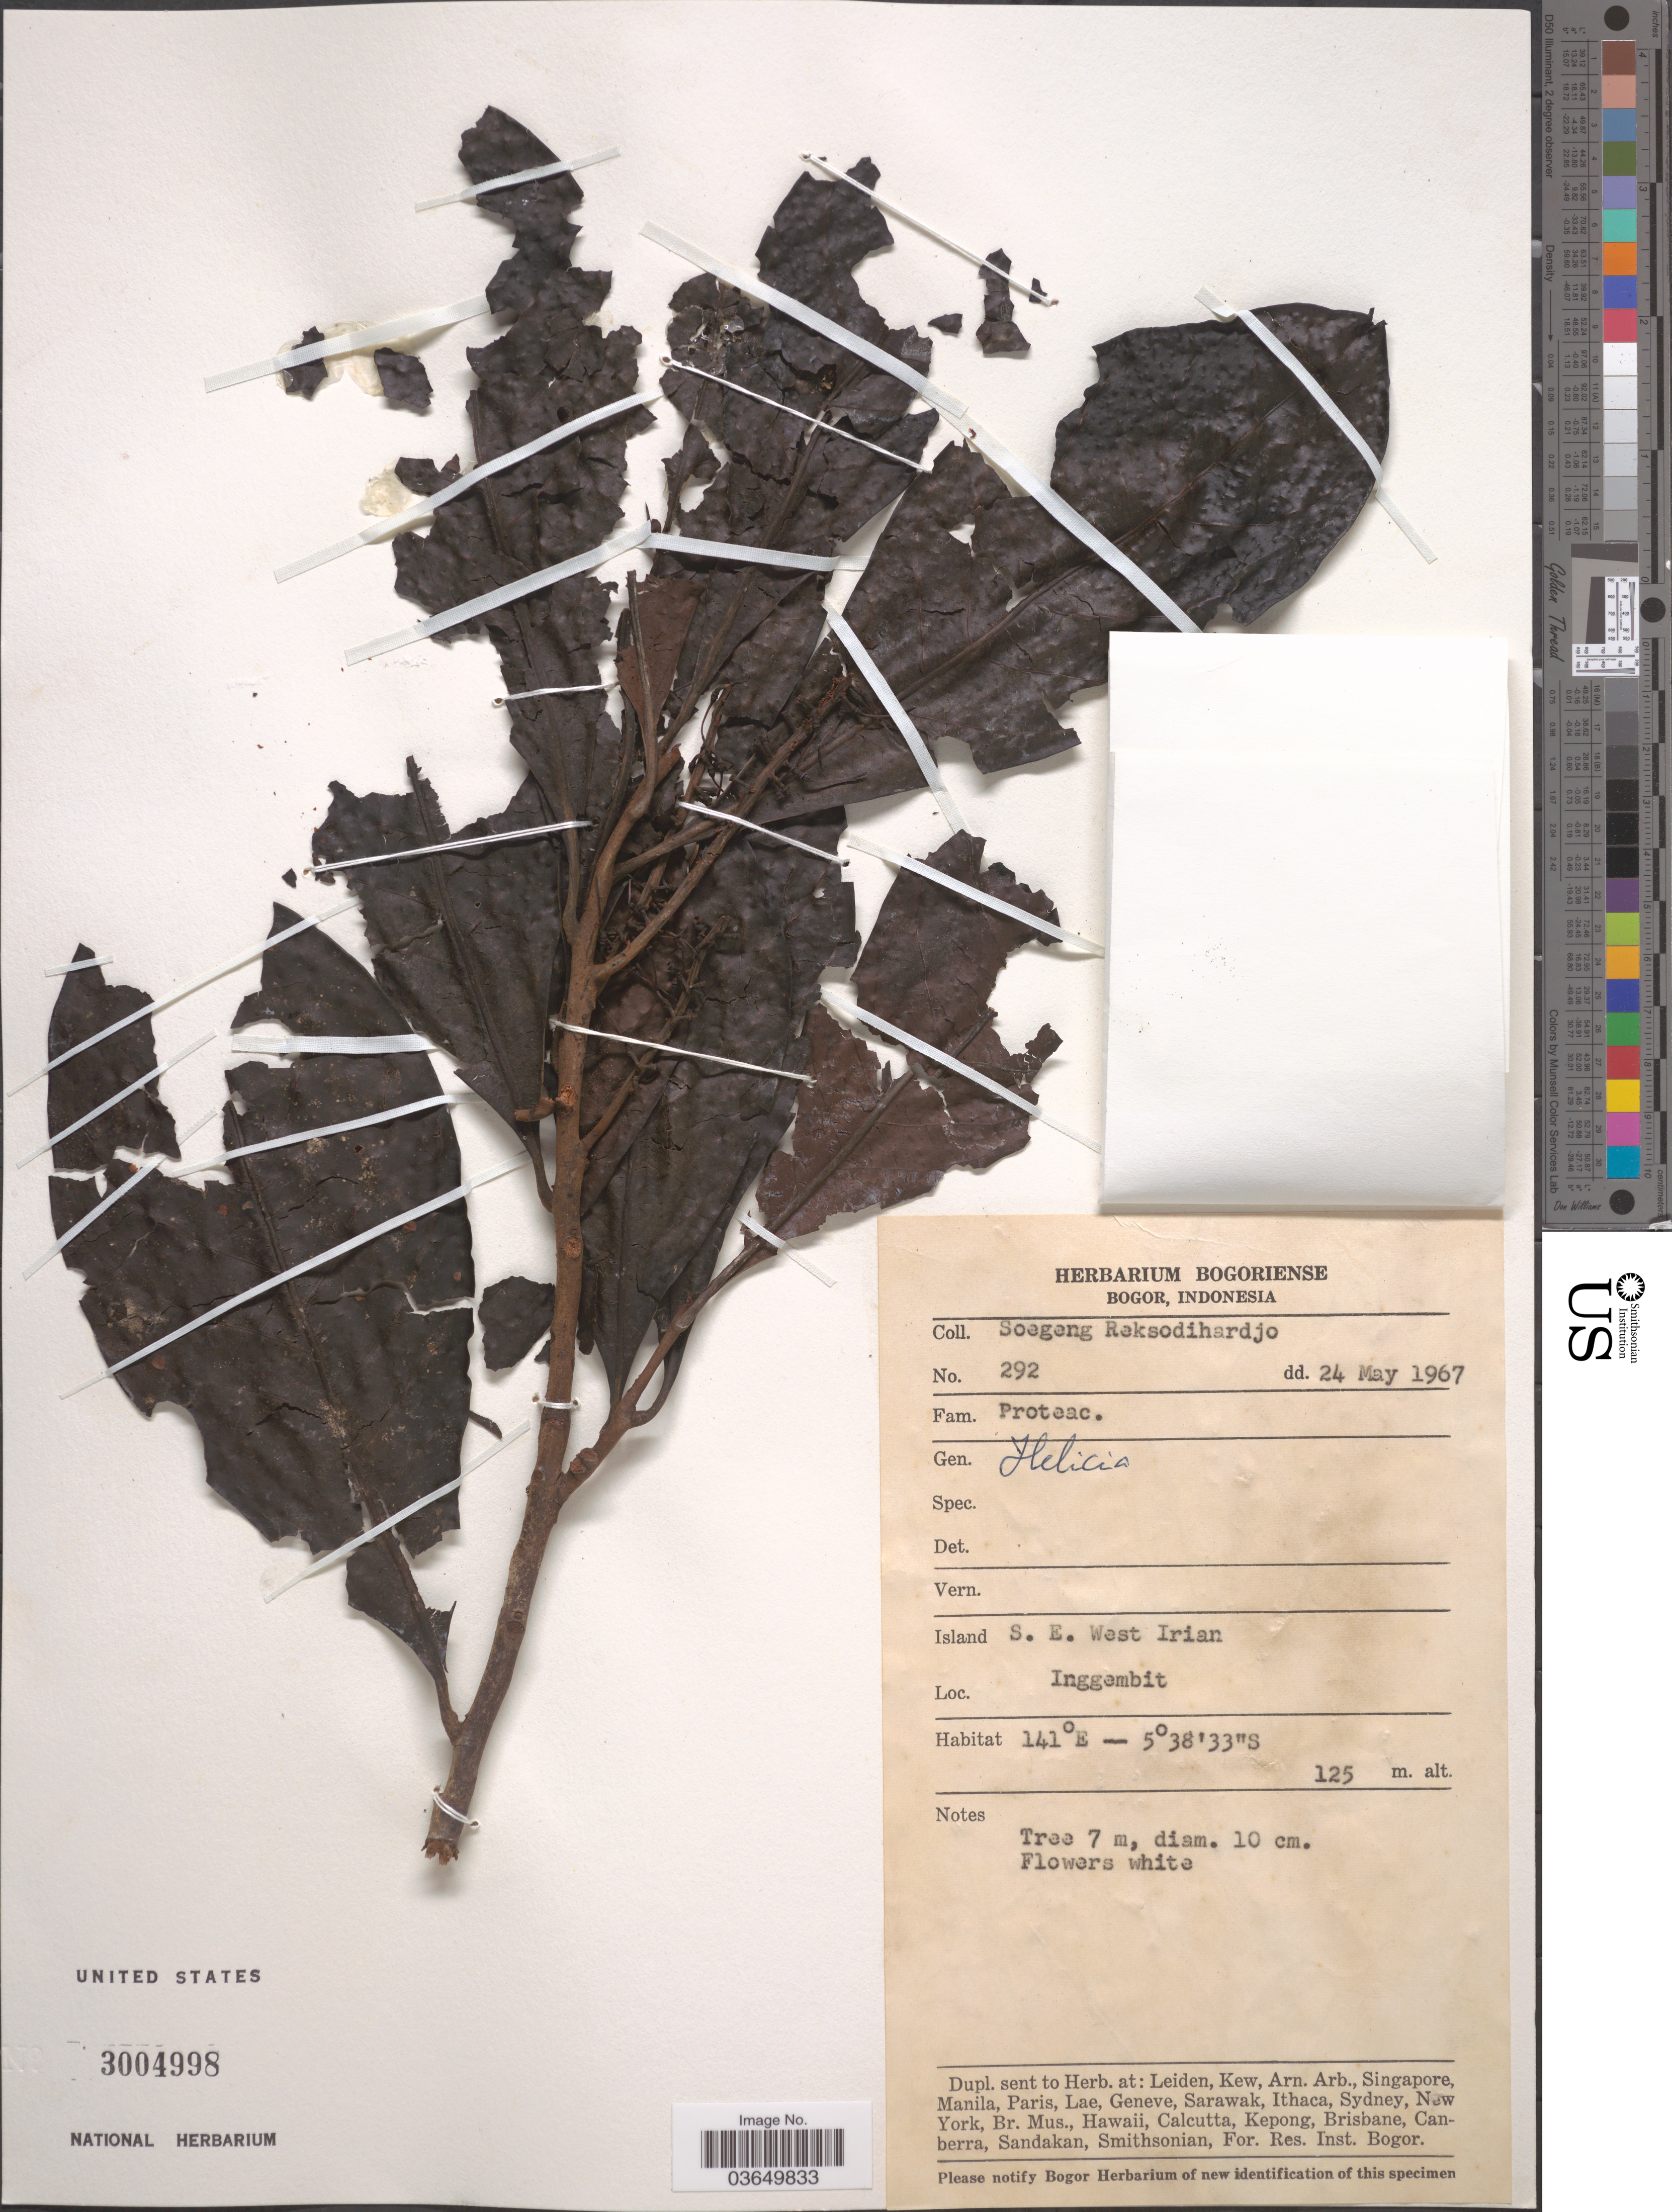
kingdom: Plantae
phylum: Tracheophyta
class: Magnoliopsida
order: Proteales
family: Proteaceae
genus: Helicia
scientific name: Helicia sp.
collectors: S. Reksodihardjo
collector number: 292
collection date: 1967-05-24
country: Indonesia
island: New Guinea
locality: Island S. E. West Irian. Inggembit.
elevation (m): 125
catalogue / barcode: US 3004998